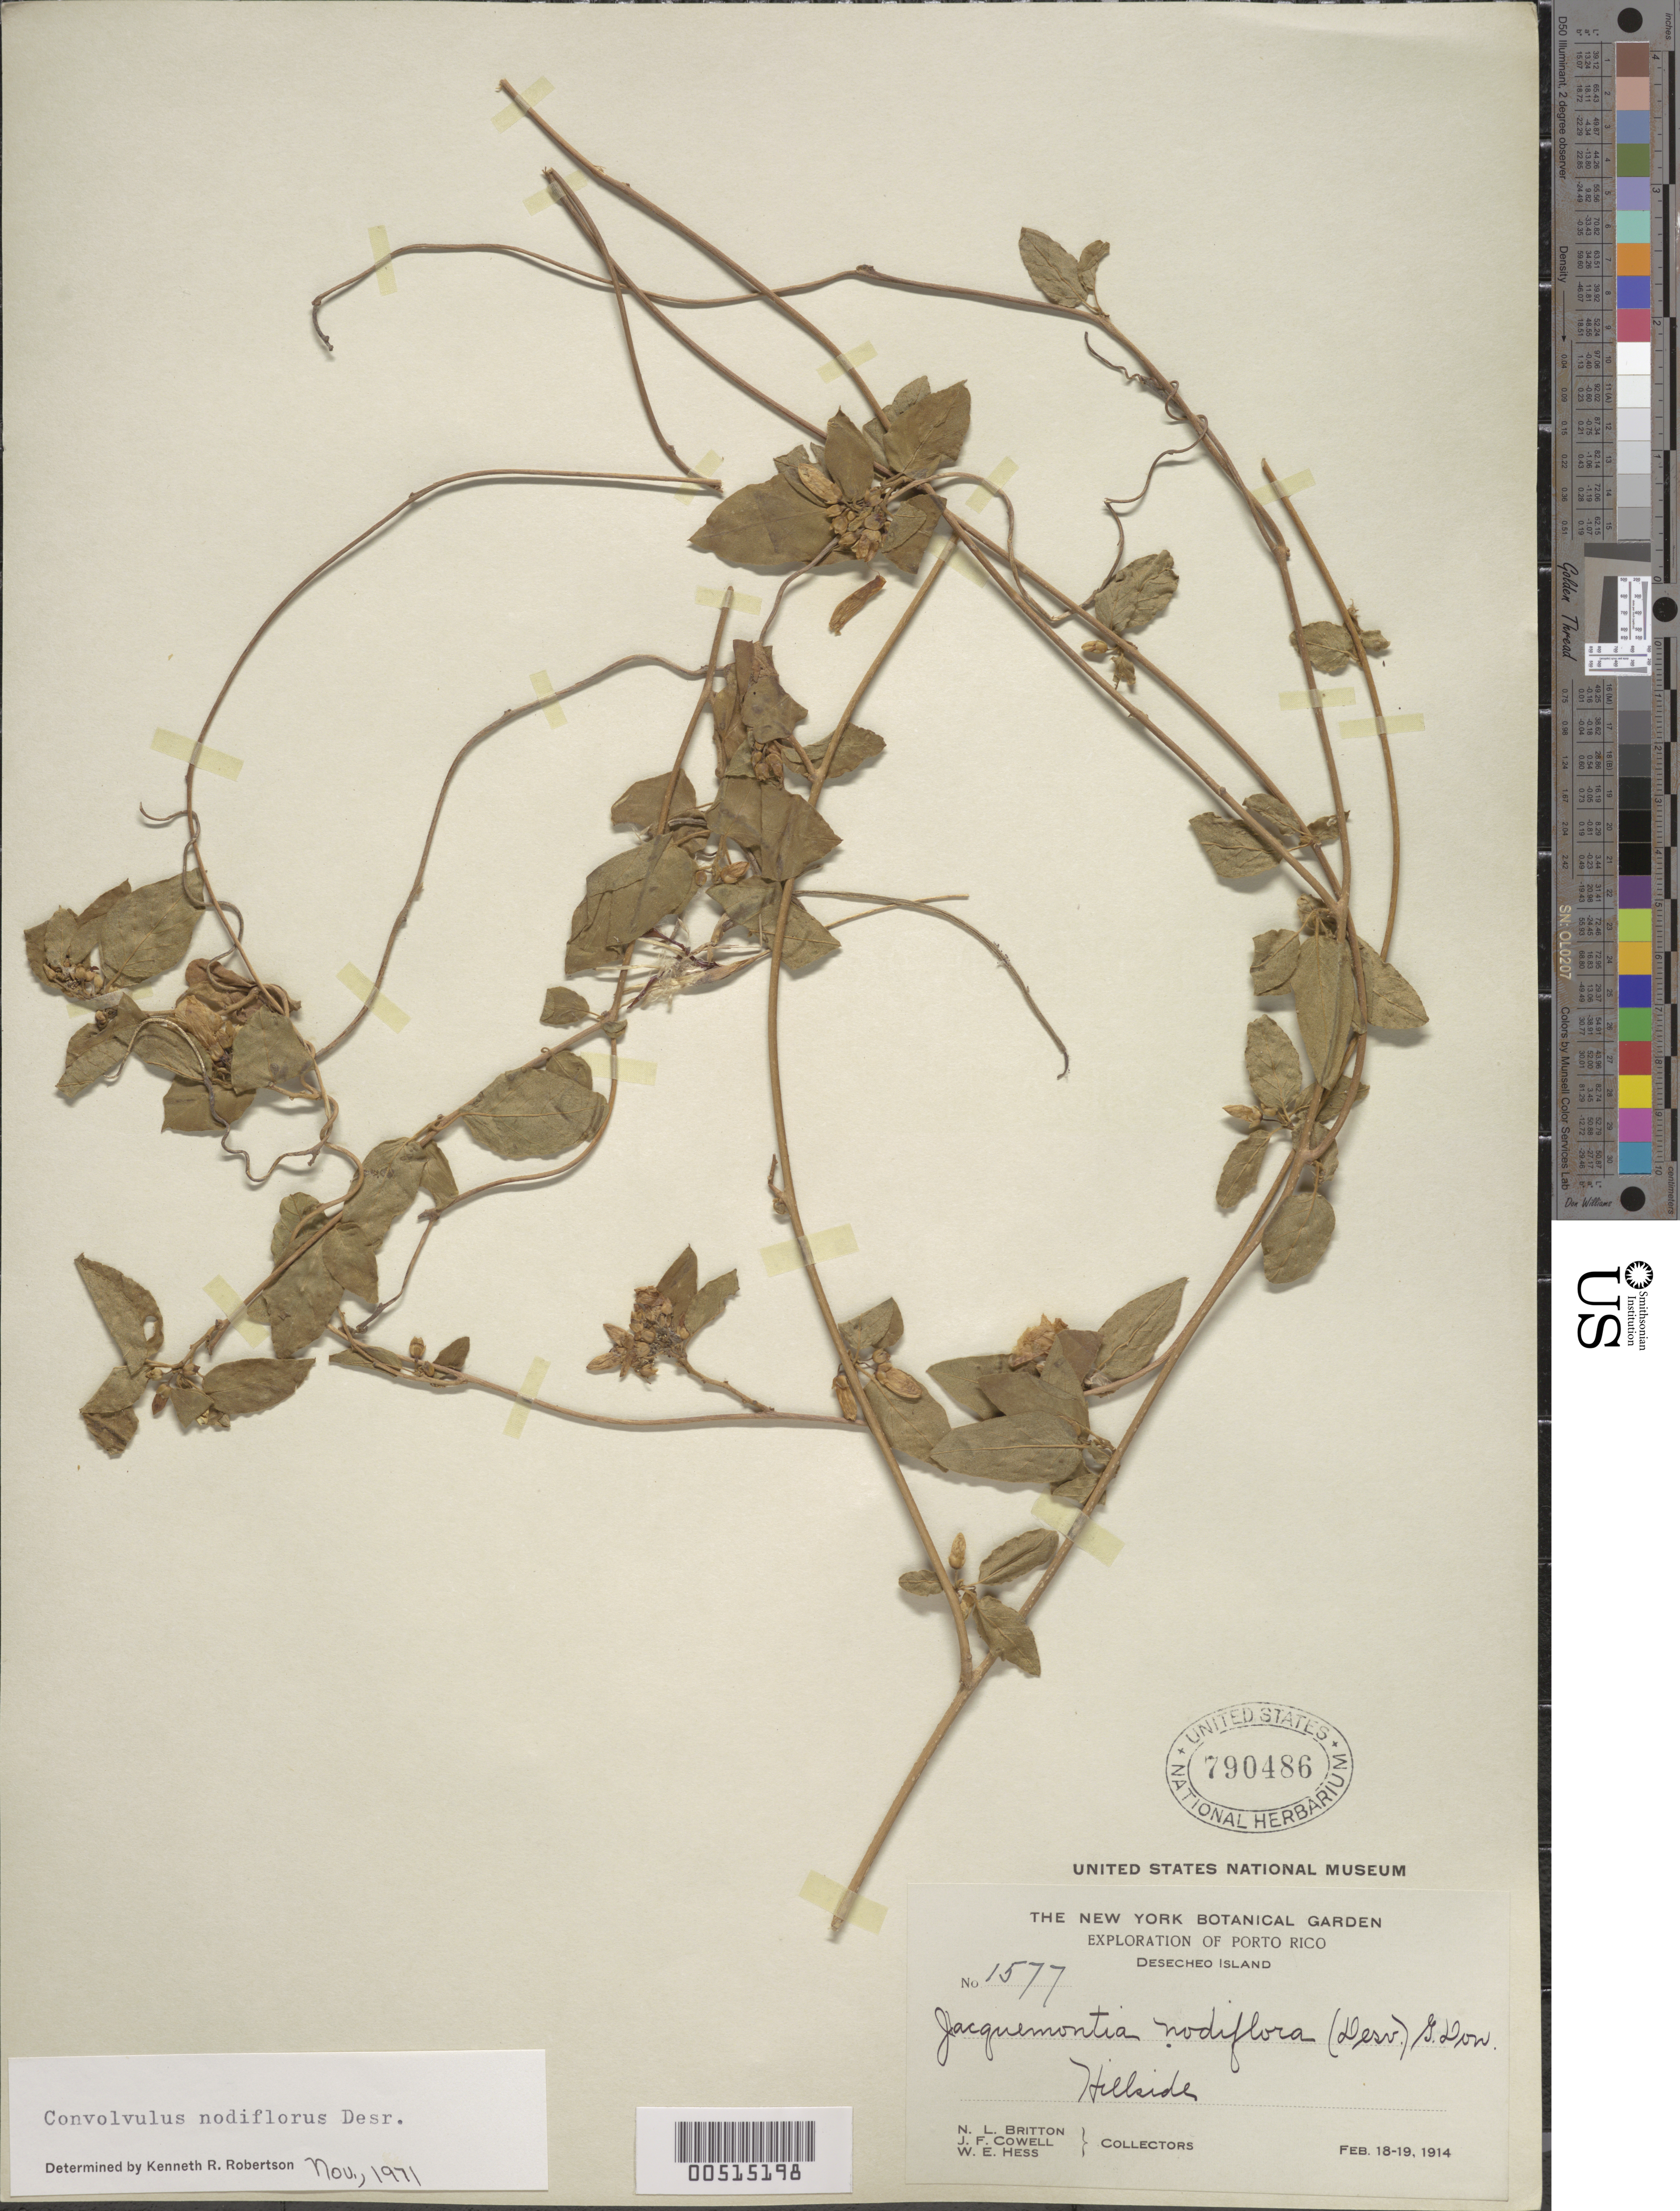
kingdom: Plantae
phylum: Tracheophyta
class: Magnoliopsida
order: Solanales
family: Convolvulaceae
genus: Convolvulus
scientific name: Convolvulus nodiflorus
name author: Desr.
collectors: Britton, --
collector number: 1577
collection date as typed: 18 Feb 1914 to 19 Feb 1914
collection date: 1914-02-18/1914-02-19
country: Puerto Rico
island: Greater Antilles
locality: Desecheo Island; hillside.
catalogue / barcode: US 790486